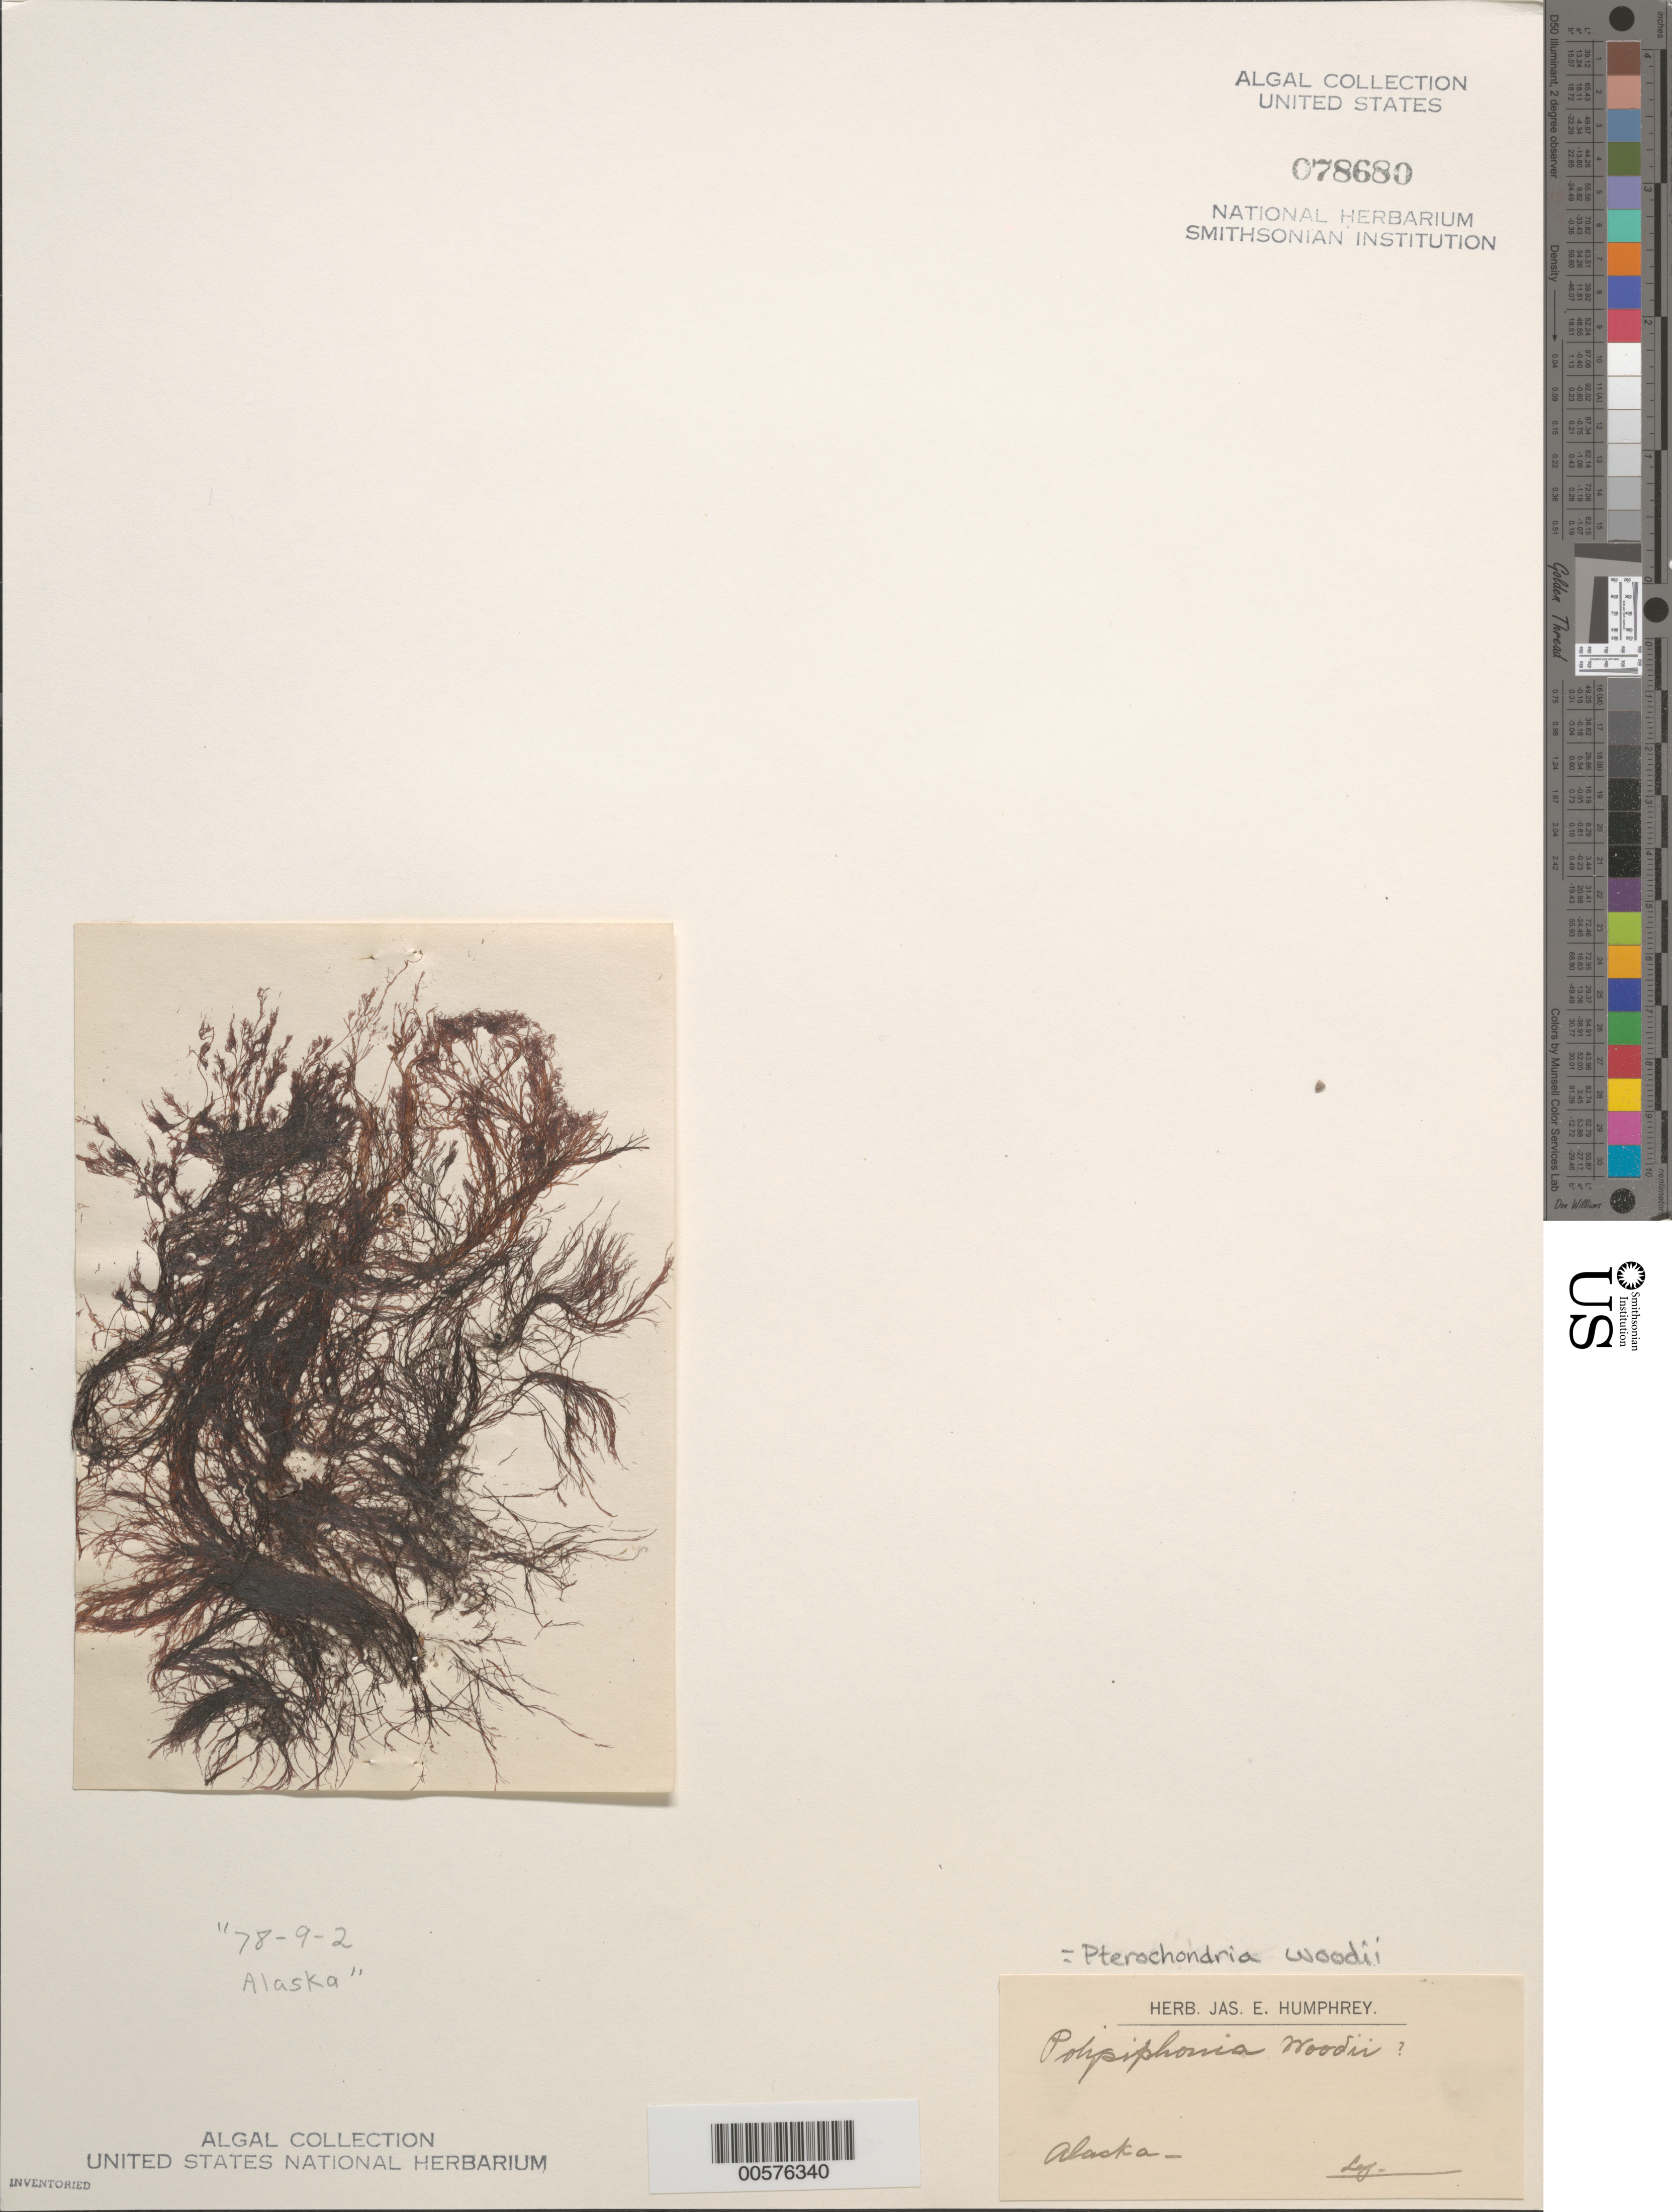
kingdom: Plantae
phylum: Rhodophyta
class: Florideophyceae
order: Ceramiales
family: Rhodomelaceae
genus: Pterochondria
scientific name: Pterochondria woodii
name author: (Harv.) Hollenb.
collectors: J. Humphrey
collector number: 78-9-2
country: United States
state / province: Alaska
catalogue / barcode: US 78680